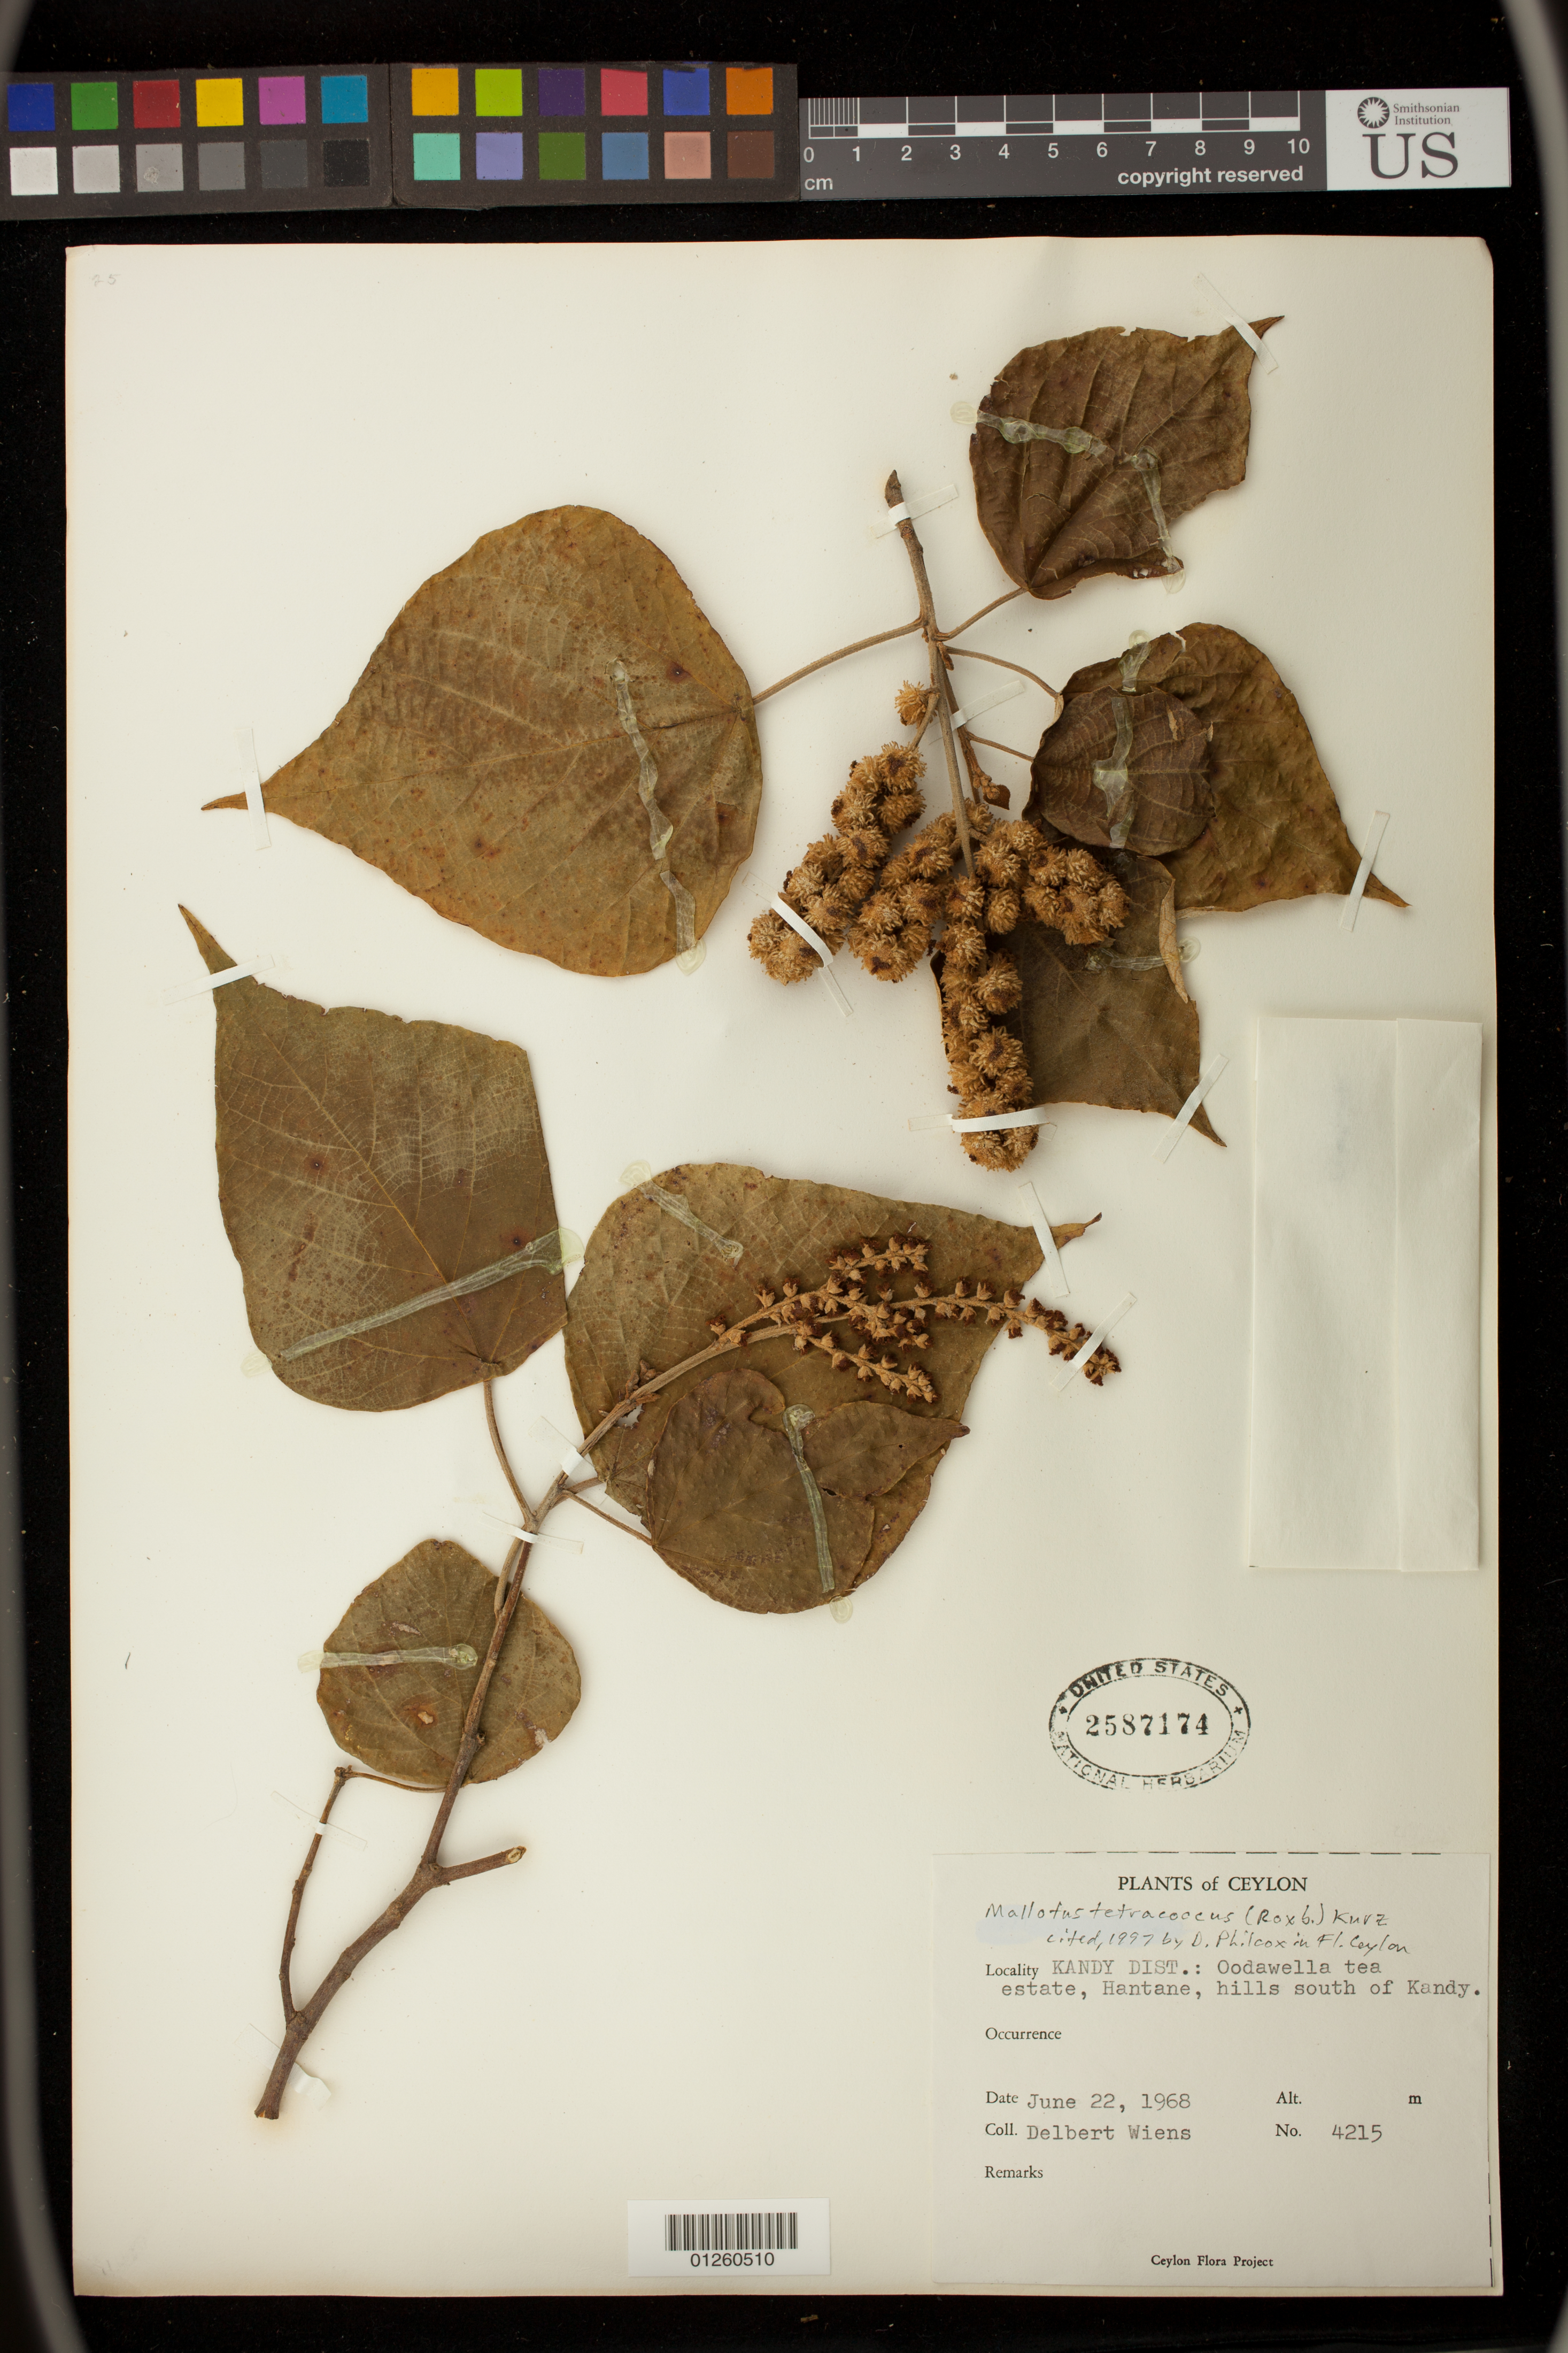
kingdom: Plantae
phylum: Tracheophyta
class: Magnoliopsida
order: Malpighiales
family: Euphorbiaceae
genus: Mallotus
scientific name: Mallotus tetracoccus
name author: (Roxb.) Kurz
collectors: D. Wiens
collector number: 4215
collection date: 1968-06-22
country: Sri Lanka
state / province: Central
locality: Kandy Dist.: Oodawella tea estate, Hantane, hills south of Kandy.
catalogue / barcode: US 2587174